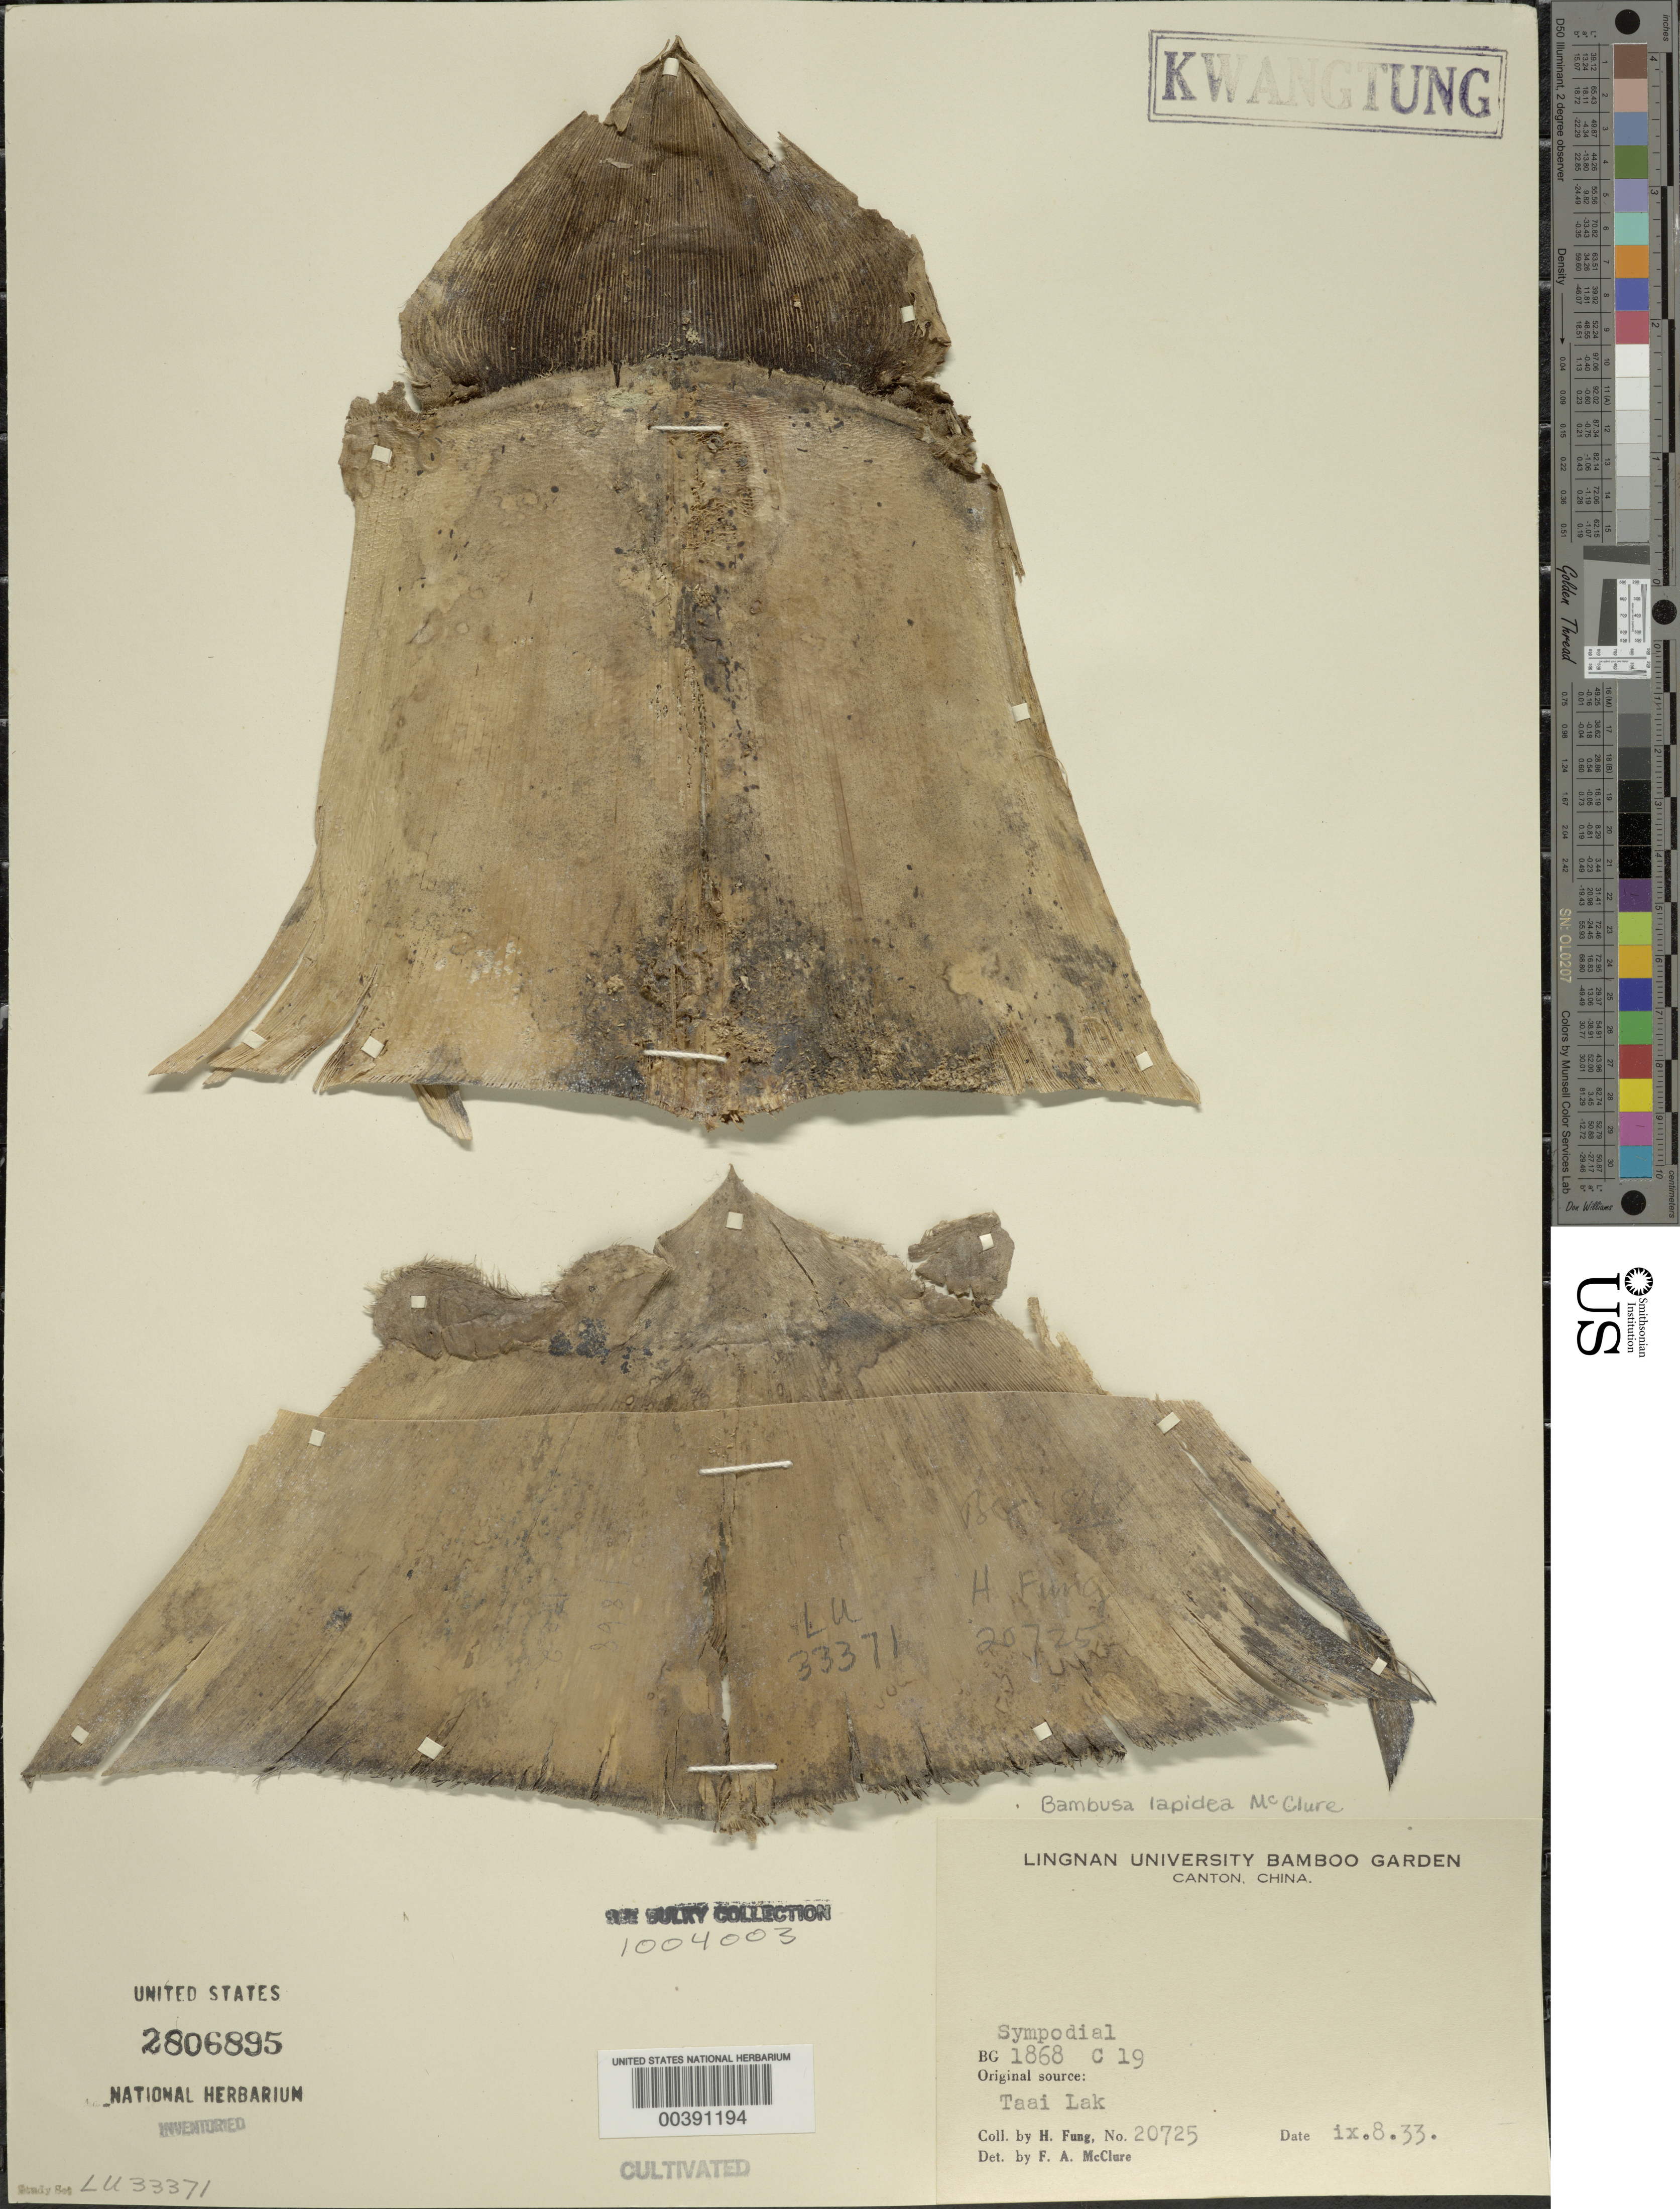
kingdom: Plantae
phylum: Tracheophyta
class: Liliopsida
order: Poales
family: Poaceae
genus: Bambusa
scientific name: Bambusa lapidea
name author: McClure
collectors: H. L. Fung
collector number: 20725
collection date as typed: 08 Sep 1933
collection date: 1933-09-08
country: China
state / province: Guangdong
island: Honam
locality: Lingnan University Bamboo Garden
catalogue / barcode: US 2806895